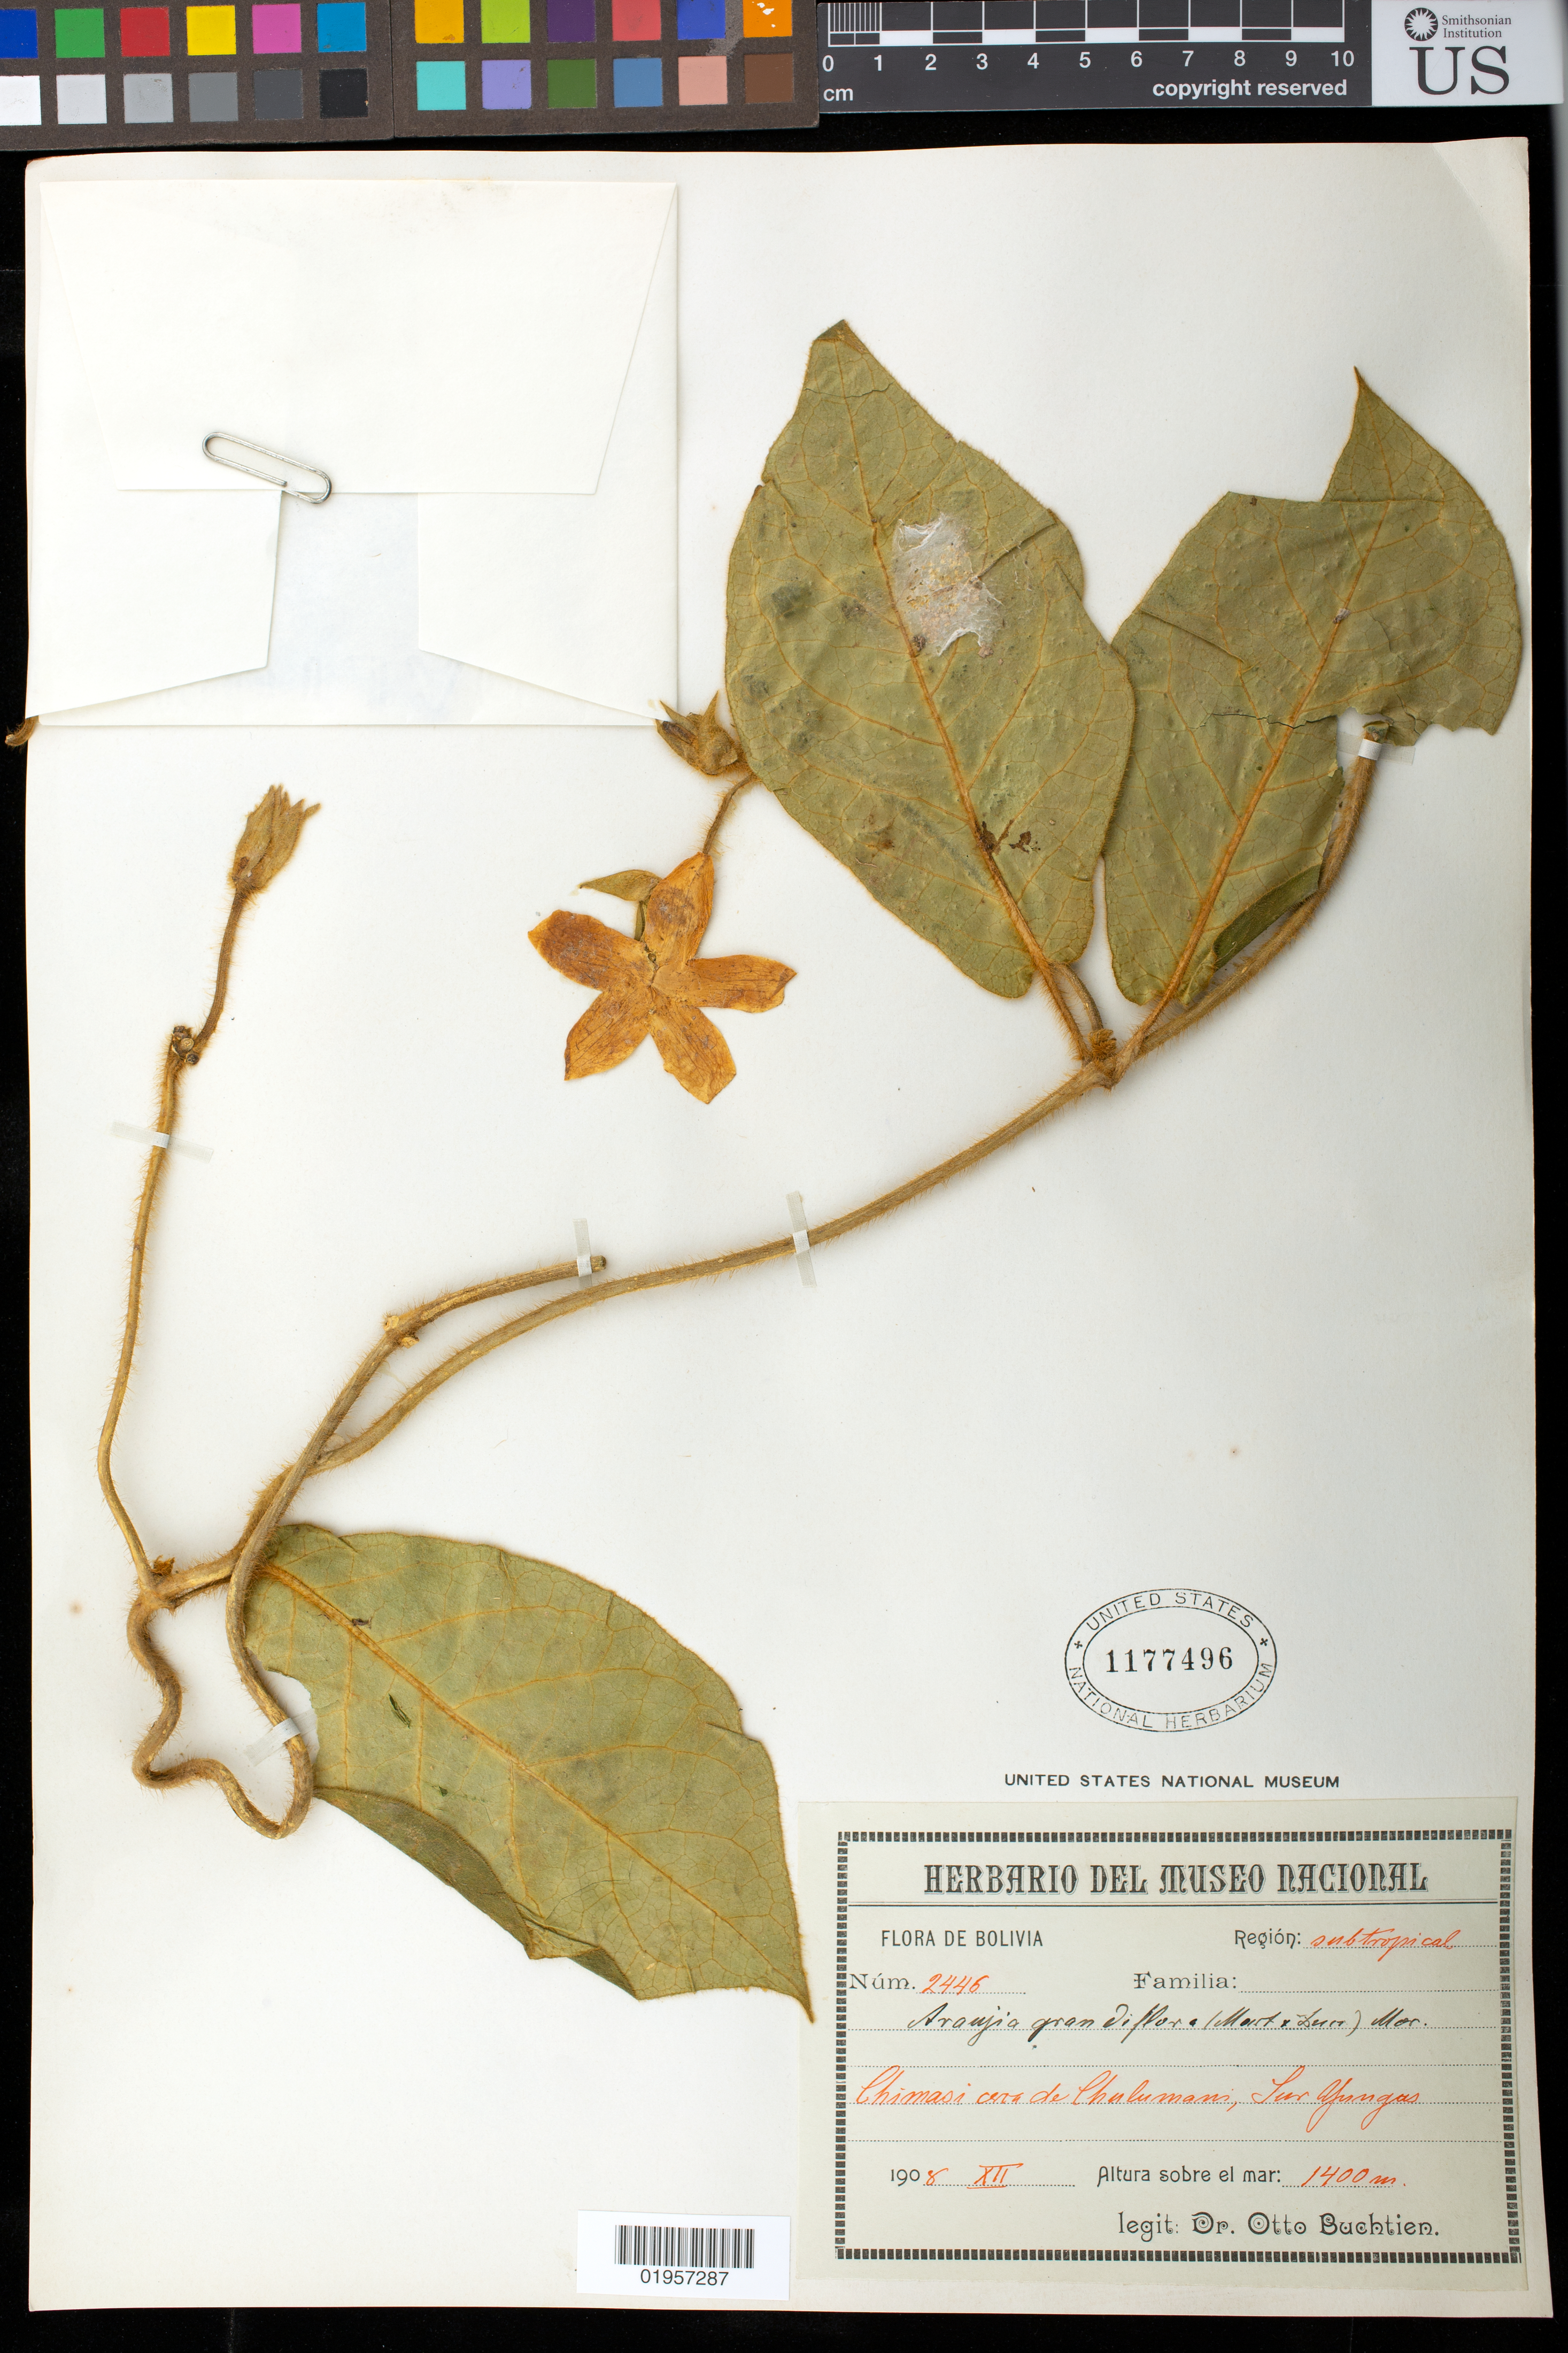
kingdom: Plantae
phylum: Tracheophyta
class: Magnoliopsida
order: Gentianales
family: Apocynaceae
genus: Araujia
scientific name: Araujia grandiflora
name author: (Mart.) Morong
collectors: O. Buchtien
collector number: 2446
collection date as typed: Dec 1908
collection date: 1908-12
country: Bolivia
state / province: La Paz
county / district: Sud Yungas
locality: Chimari cera Chulumani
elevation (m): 1400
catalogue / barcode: US 1177496